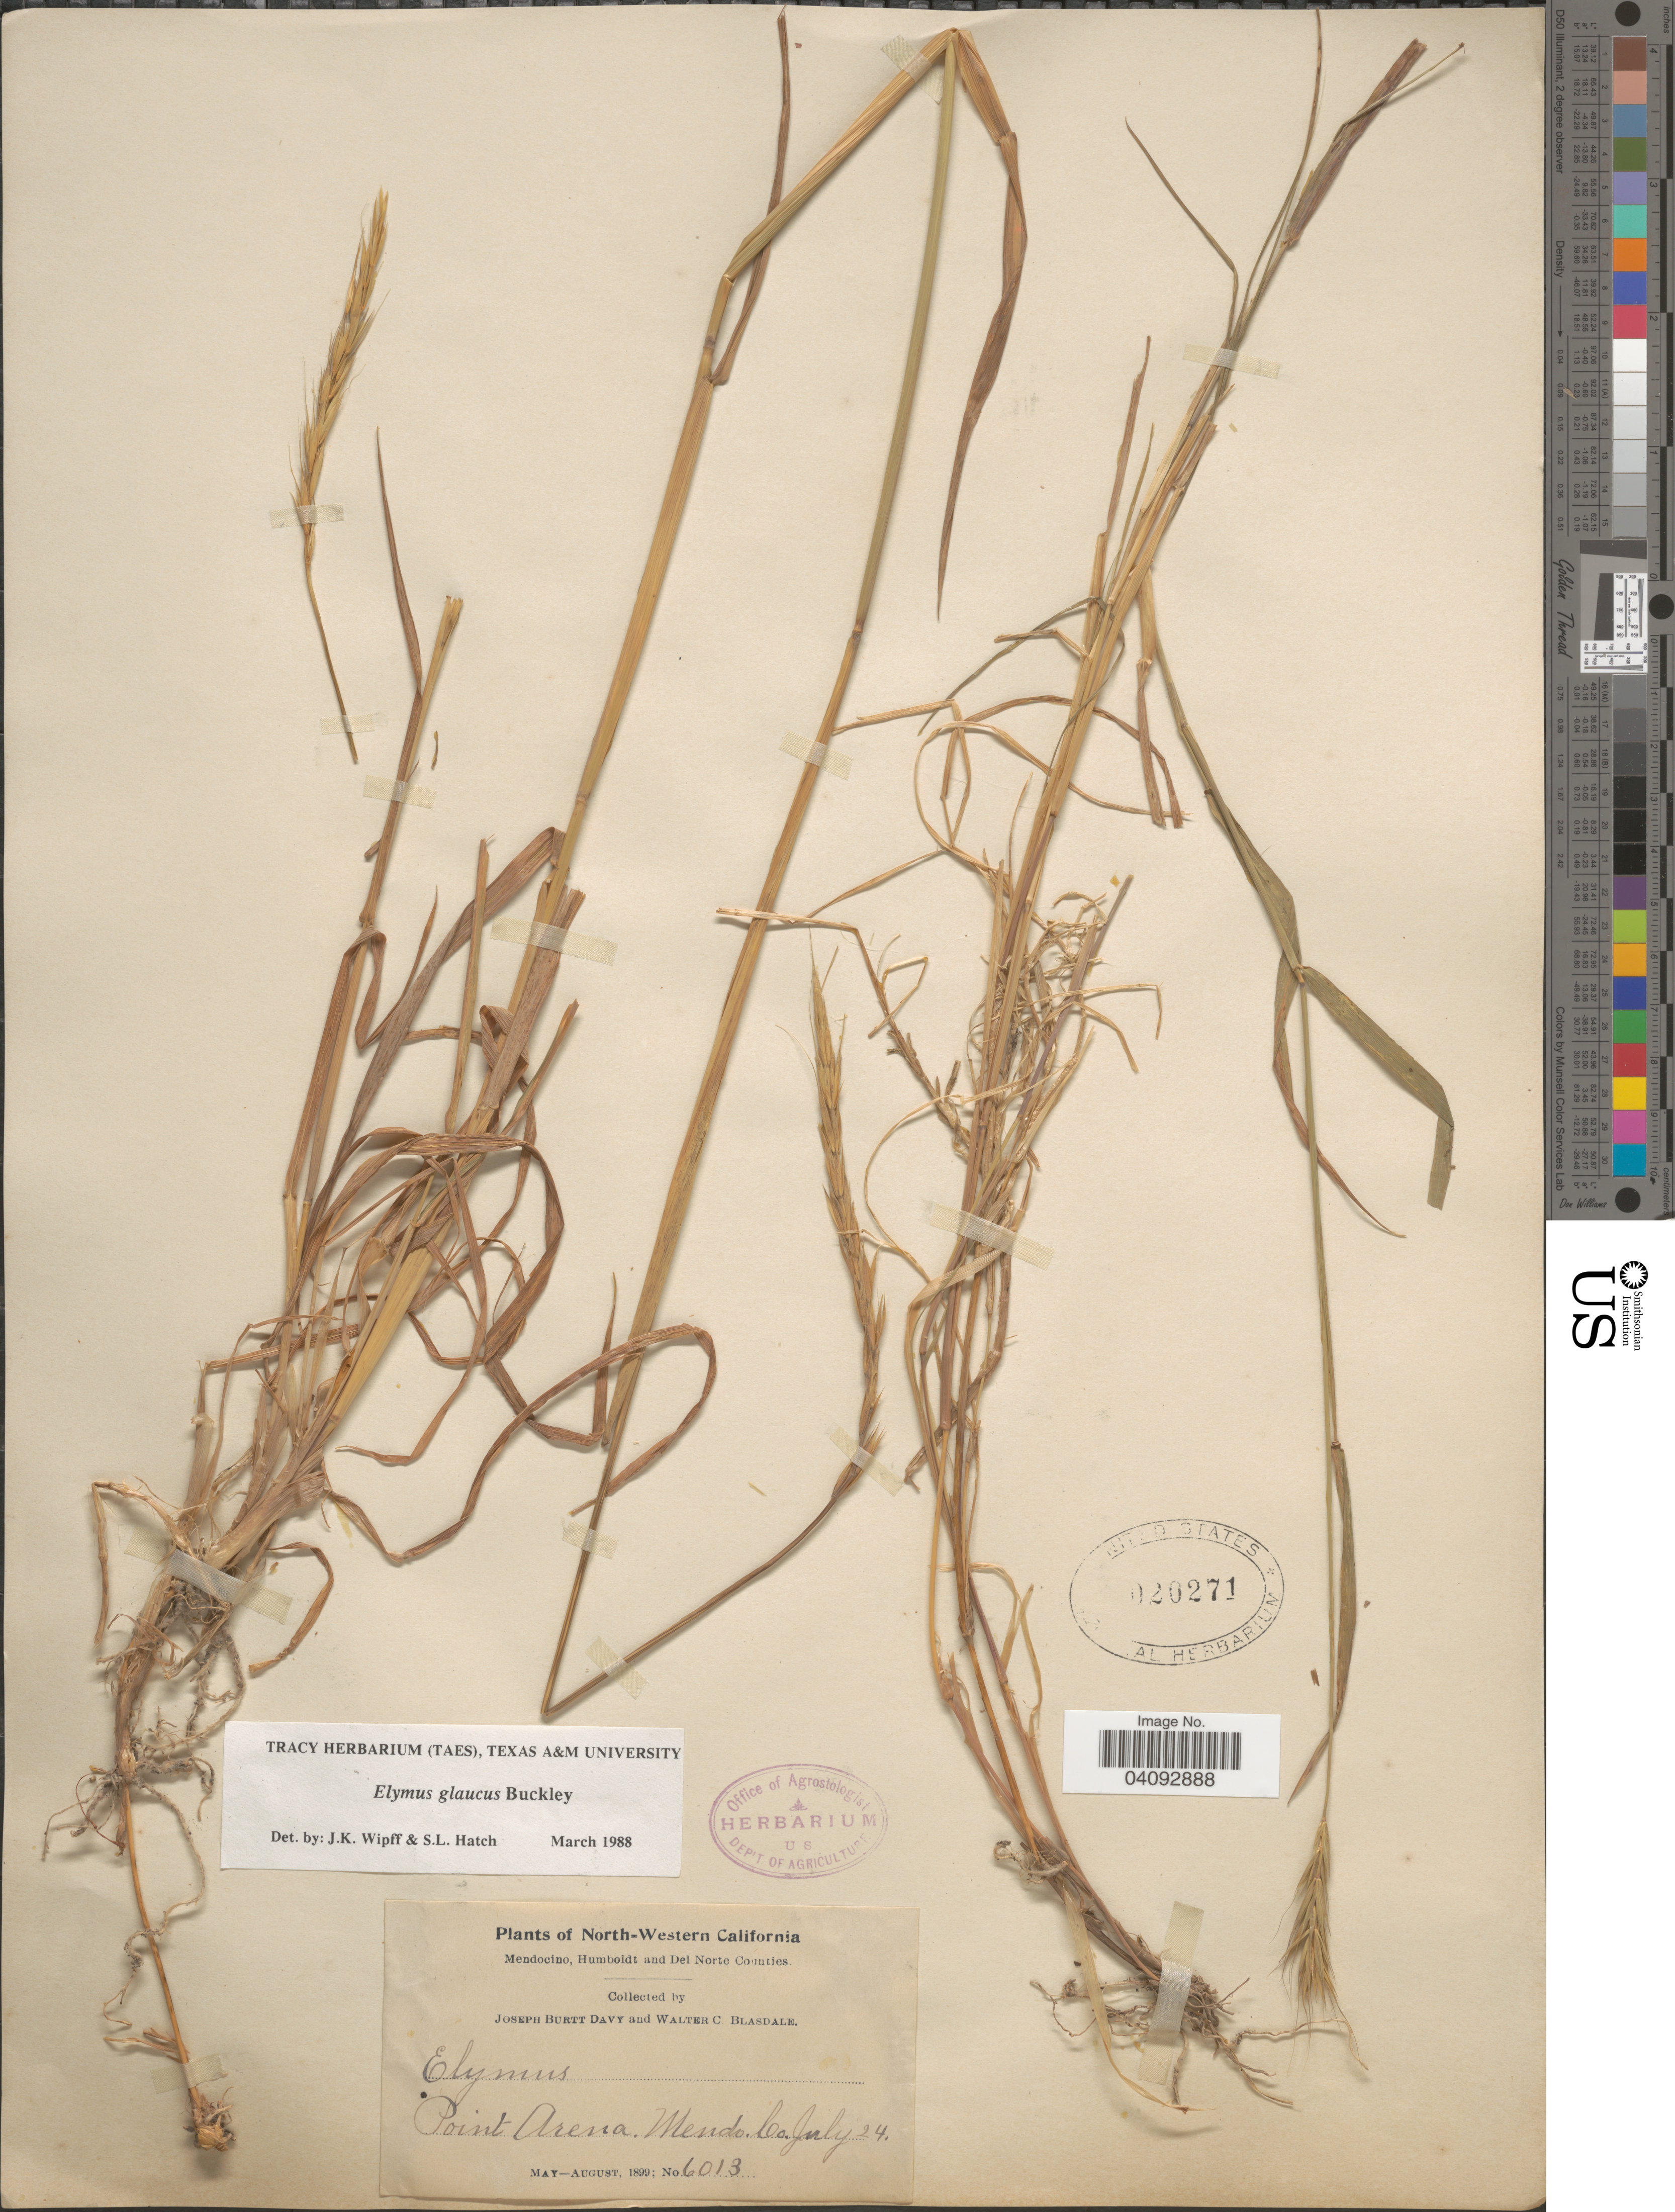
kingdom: Plantae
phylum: Tracheophyta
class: Liliopsida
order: Poales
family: Poaceae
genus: Elymus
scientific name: Elymus glaucus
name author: Buckley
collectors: J. Burtt Davy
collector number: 6013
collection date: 1899-07-24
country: United States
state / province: California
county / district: Mendocino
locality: North-Western California. Point Arena. Mendo. Co.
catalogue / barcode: US 20271